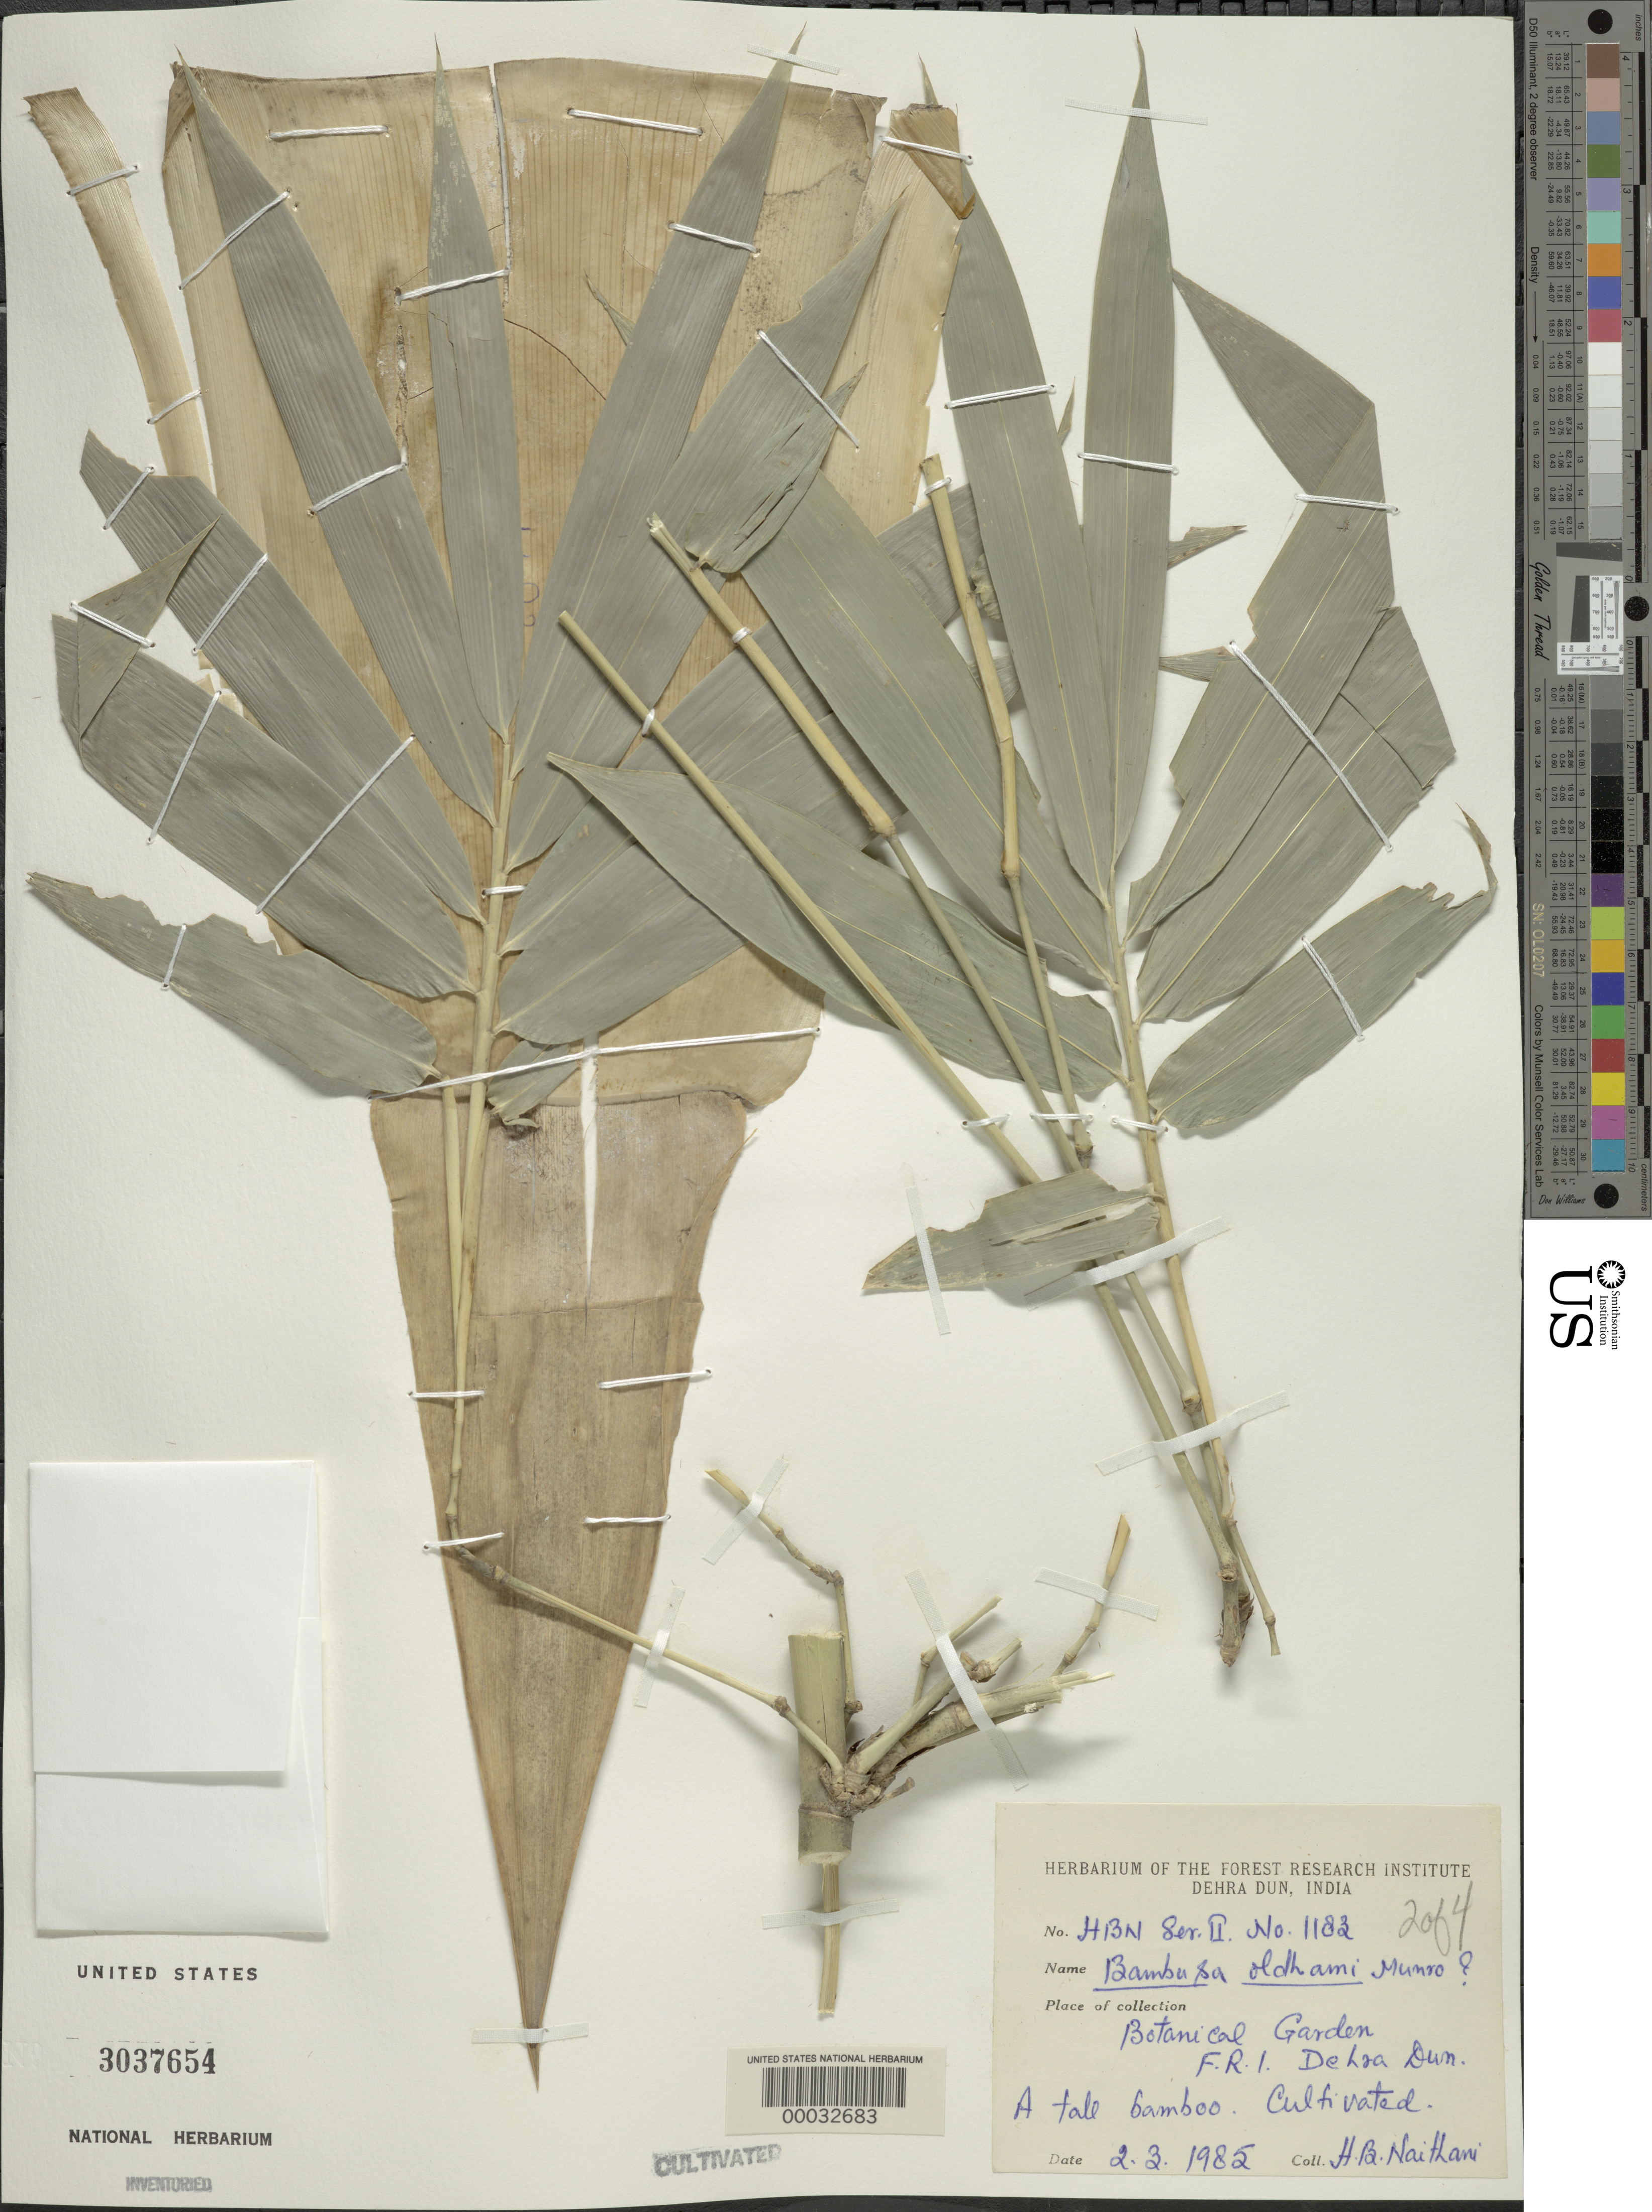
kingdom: Plantae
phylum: Tracheophyta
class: Liliopsida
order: Poales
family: Poaceae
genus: Bambusa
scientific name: Bambusa oldhamii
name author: Munro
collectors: H. Naithani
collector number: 1183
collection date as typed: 03 Feb 1985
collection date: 1985-02-03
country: India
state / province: Uttar Pradesh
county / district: Dehradun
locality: Botanical garden, f.r.i.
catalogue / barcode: US 3037654